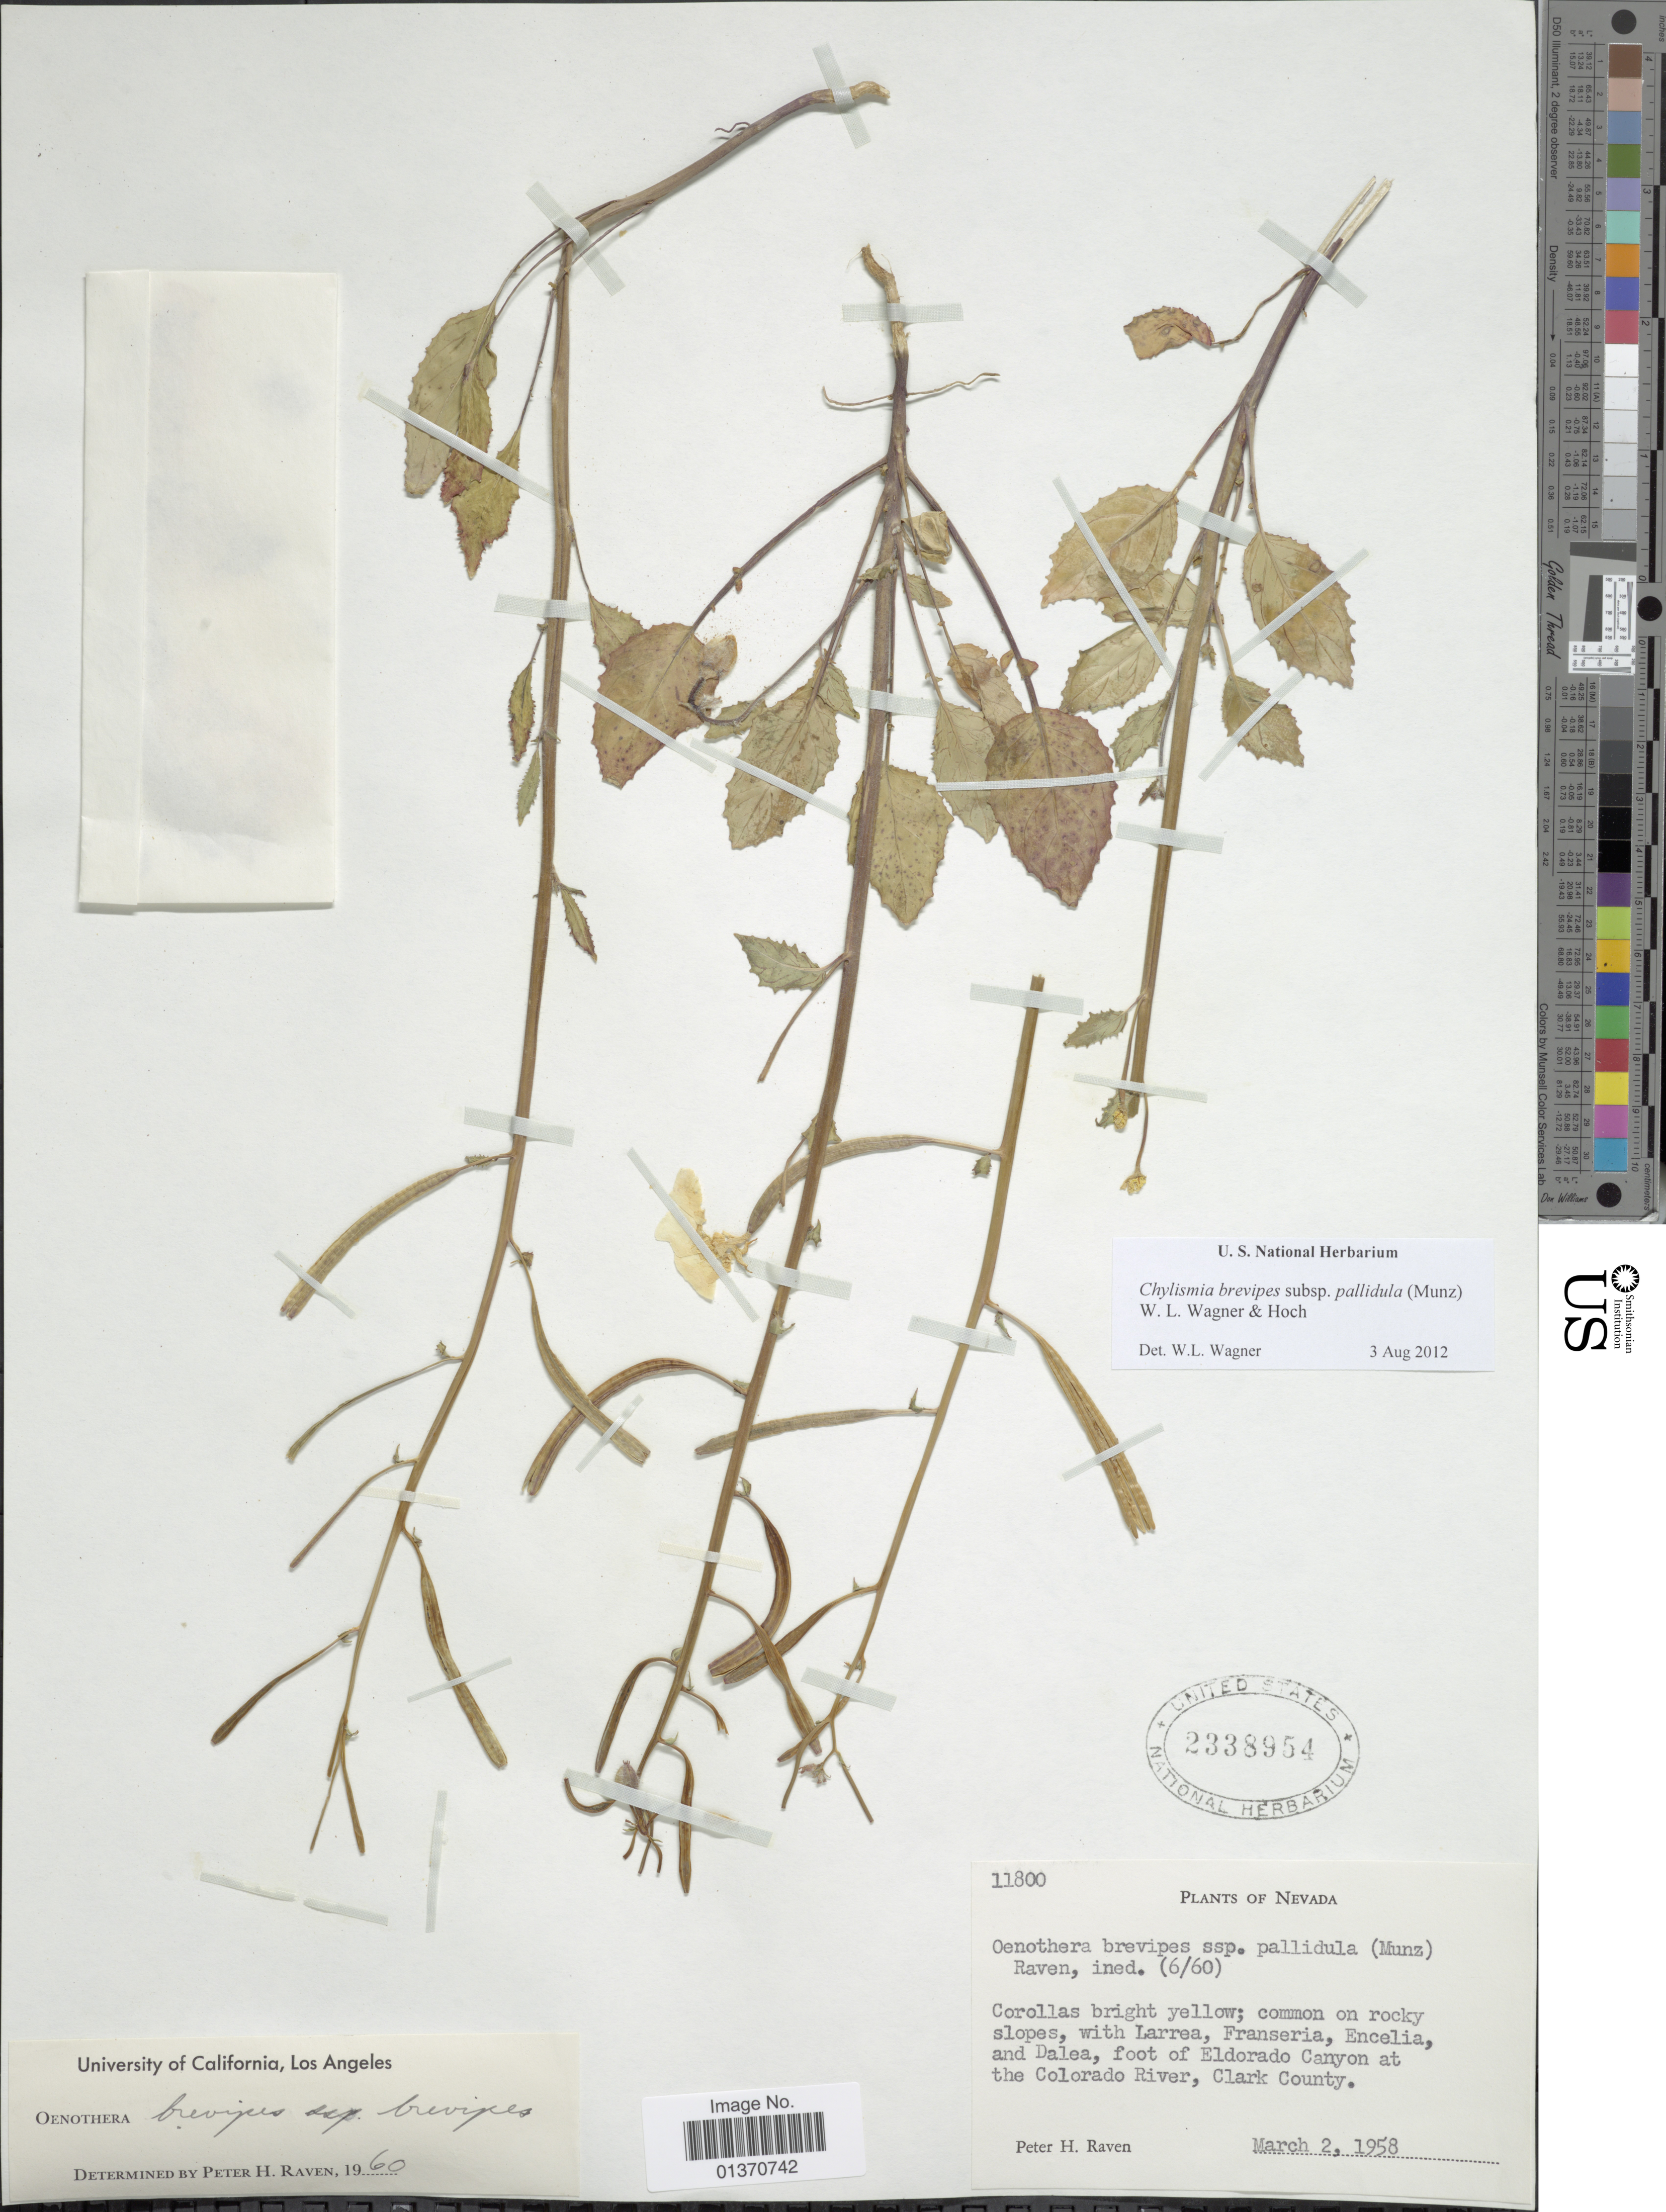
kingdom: Plantae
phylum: Tracheophyta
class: Magnoliopsida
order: Myrtales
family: Onagraceae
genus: Chylismia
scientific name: Chylismia brevipes subsp. pallidula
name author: (Munz) W.L. Wagner & Hoch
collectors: P. Raven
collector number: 11800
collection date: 1958-03-02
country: United States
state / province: Nevada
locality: Foot of Eldorado Canyon at the Colorado River, Clark County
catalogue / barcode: US 2338954